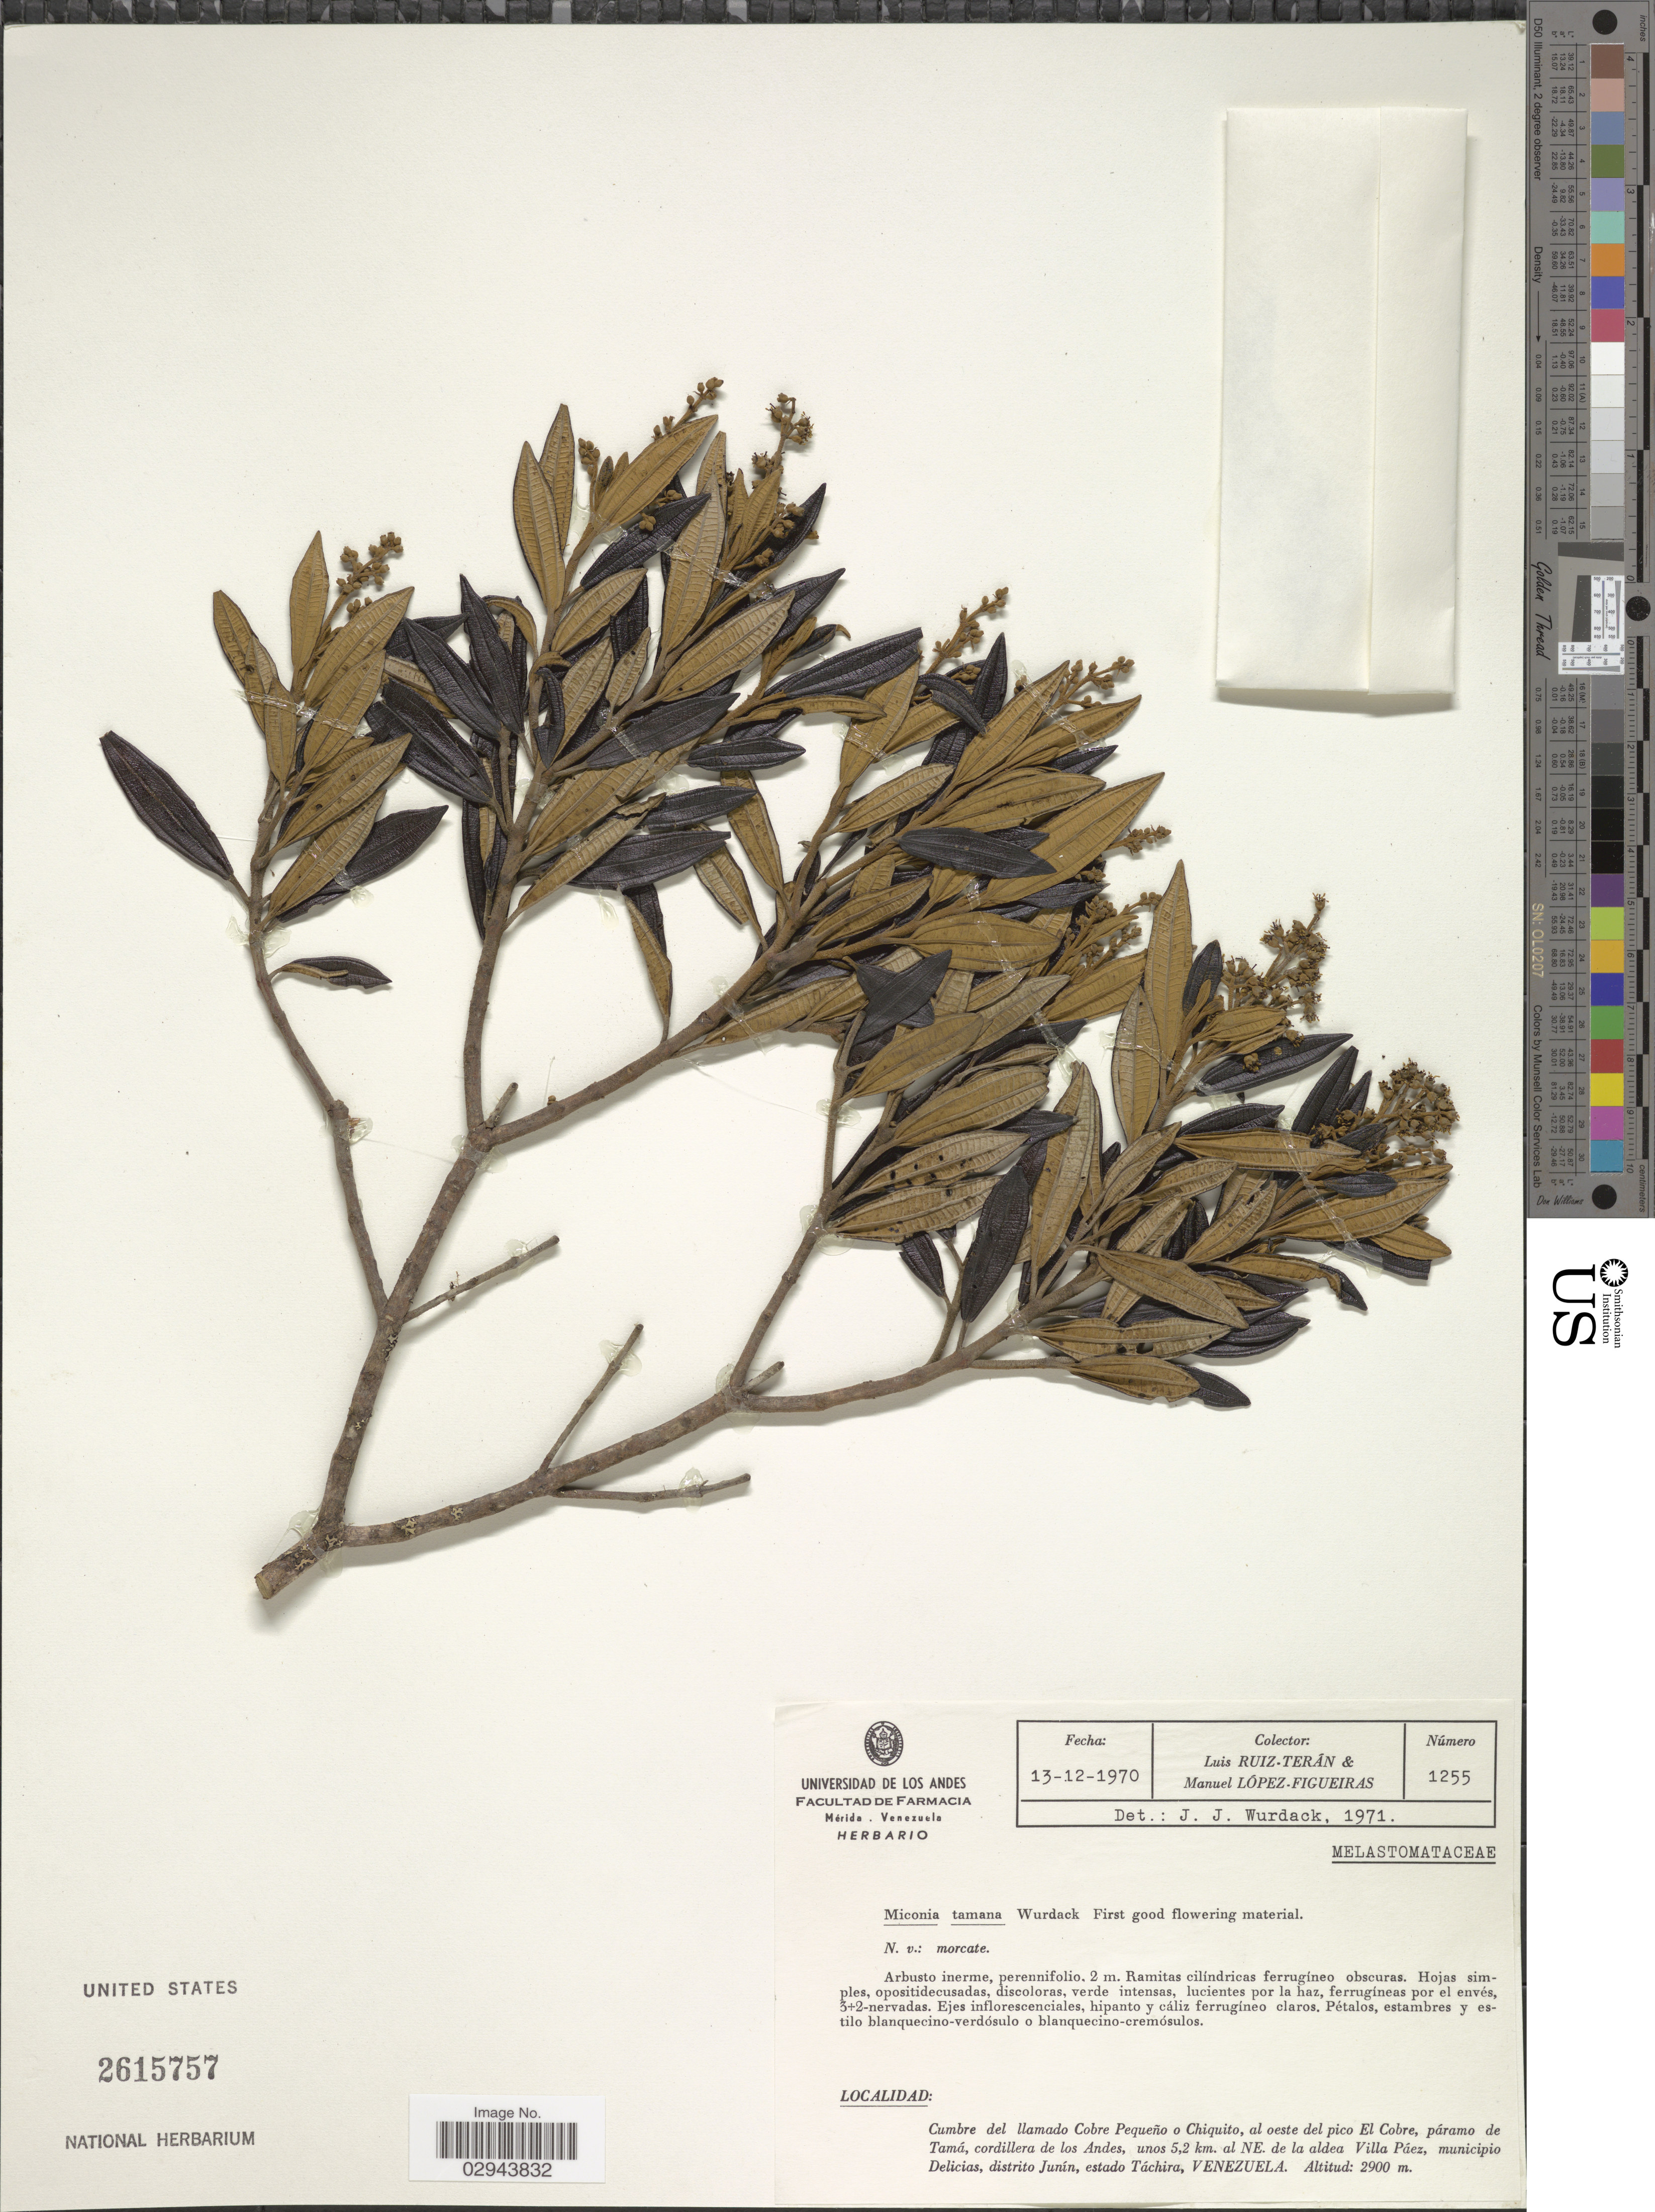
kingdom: Plantae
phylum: Tracheophyta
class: Magnoliopsida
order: Myrtales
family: Melastomataceae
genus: Miconia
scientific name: Miconia tamana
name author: Wurdack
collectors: L. Teran & M. López Figueiras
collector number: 1255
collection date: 1970-12-13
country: Venezuela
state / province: Tachira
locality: Cumbre del llamado Cobre Pequeño o Chiquito, al oeste del pico El Cobre, páramo de Tamá, cordillera de los Andes, unos 5,2 km. al NE. de la aldea Villa Páez, municipio Delicias, distrito Junín.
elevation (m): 2900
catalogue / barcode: US 2615757